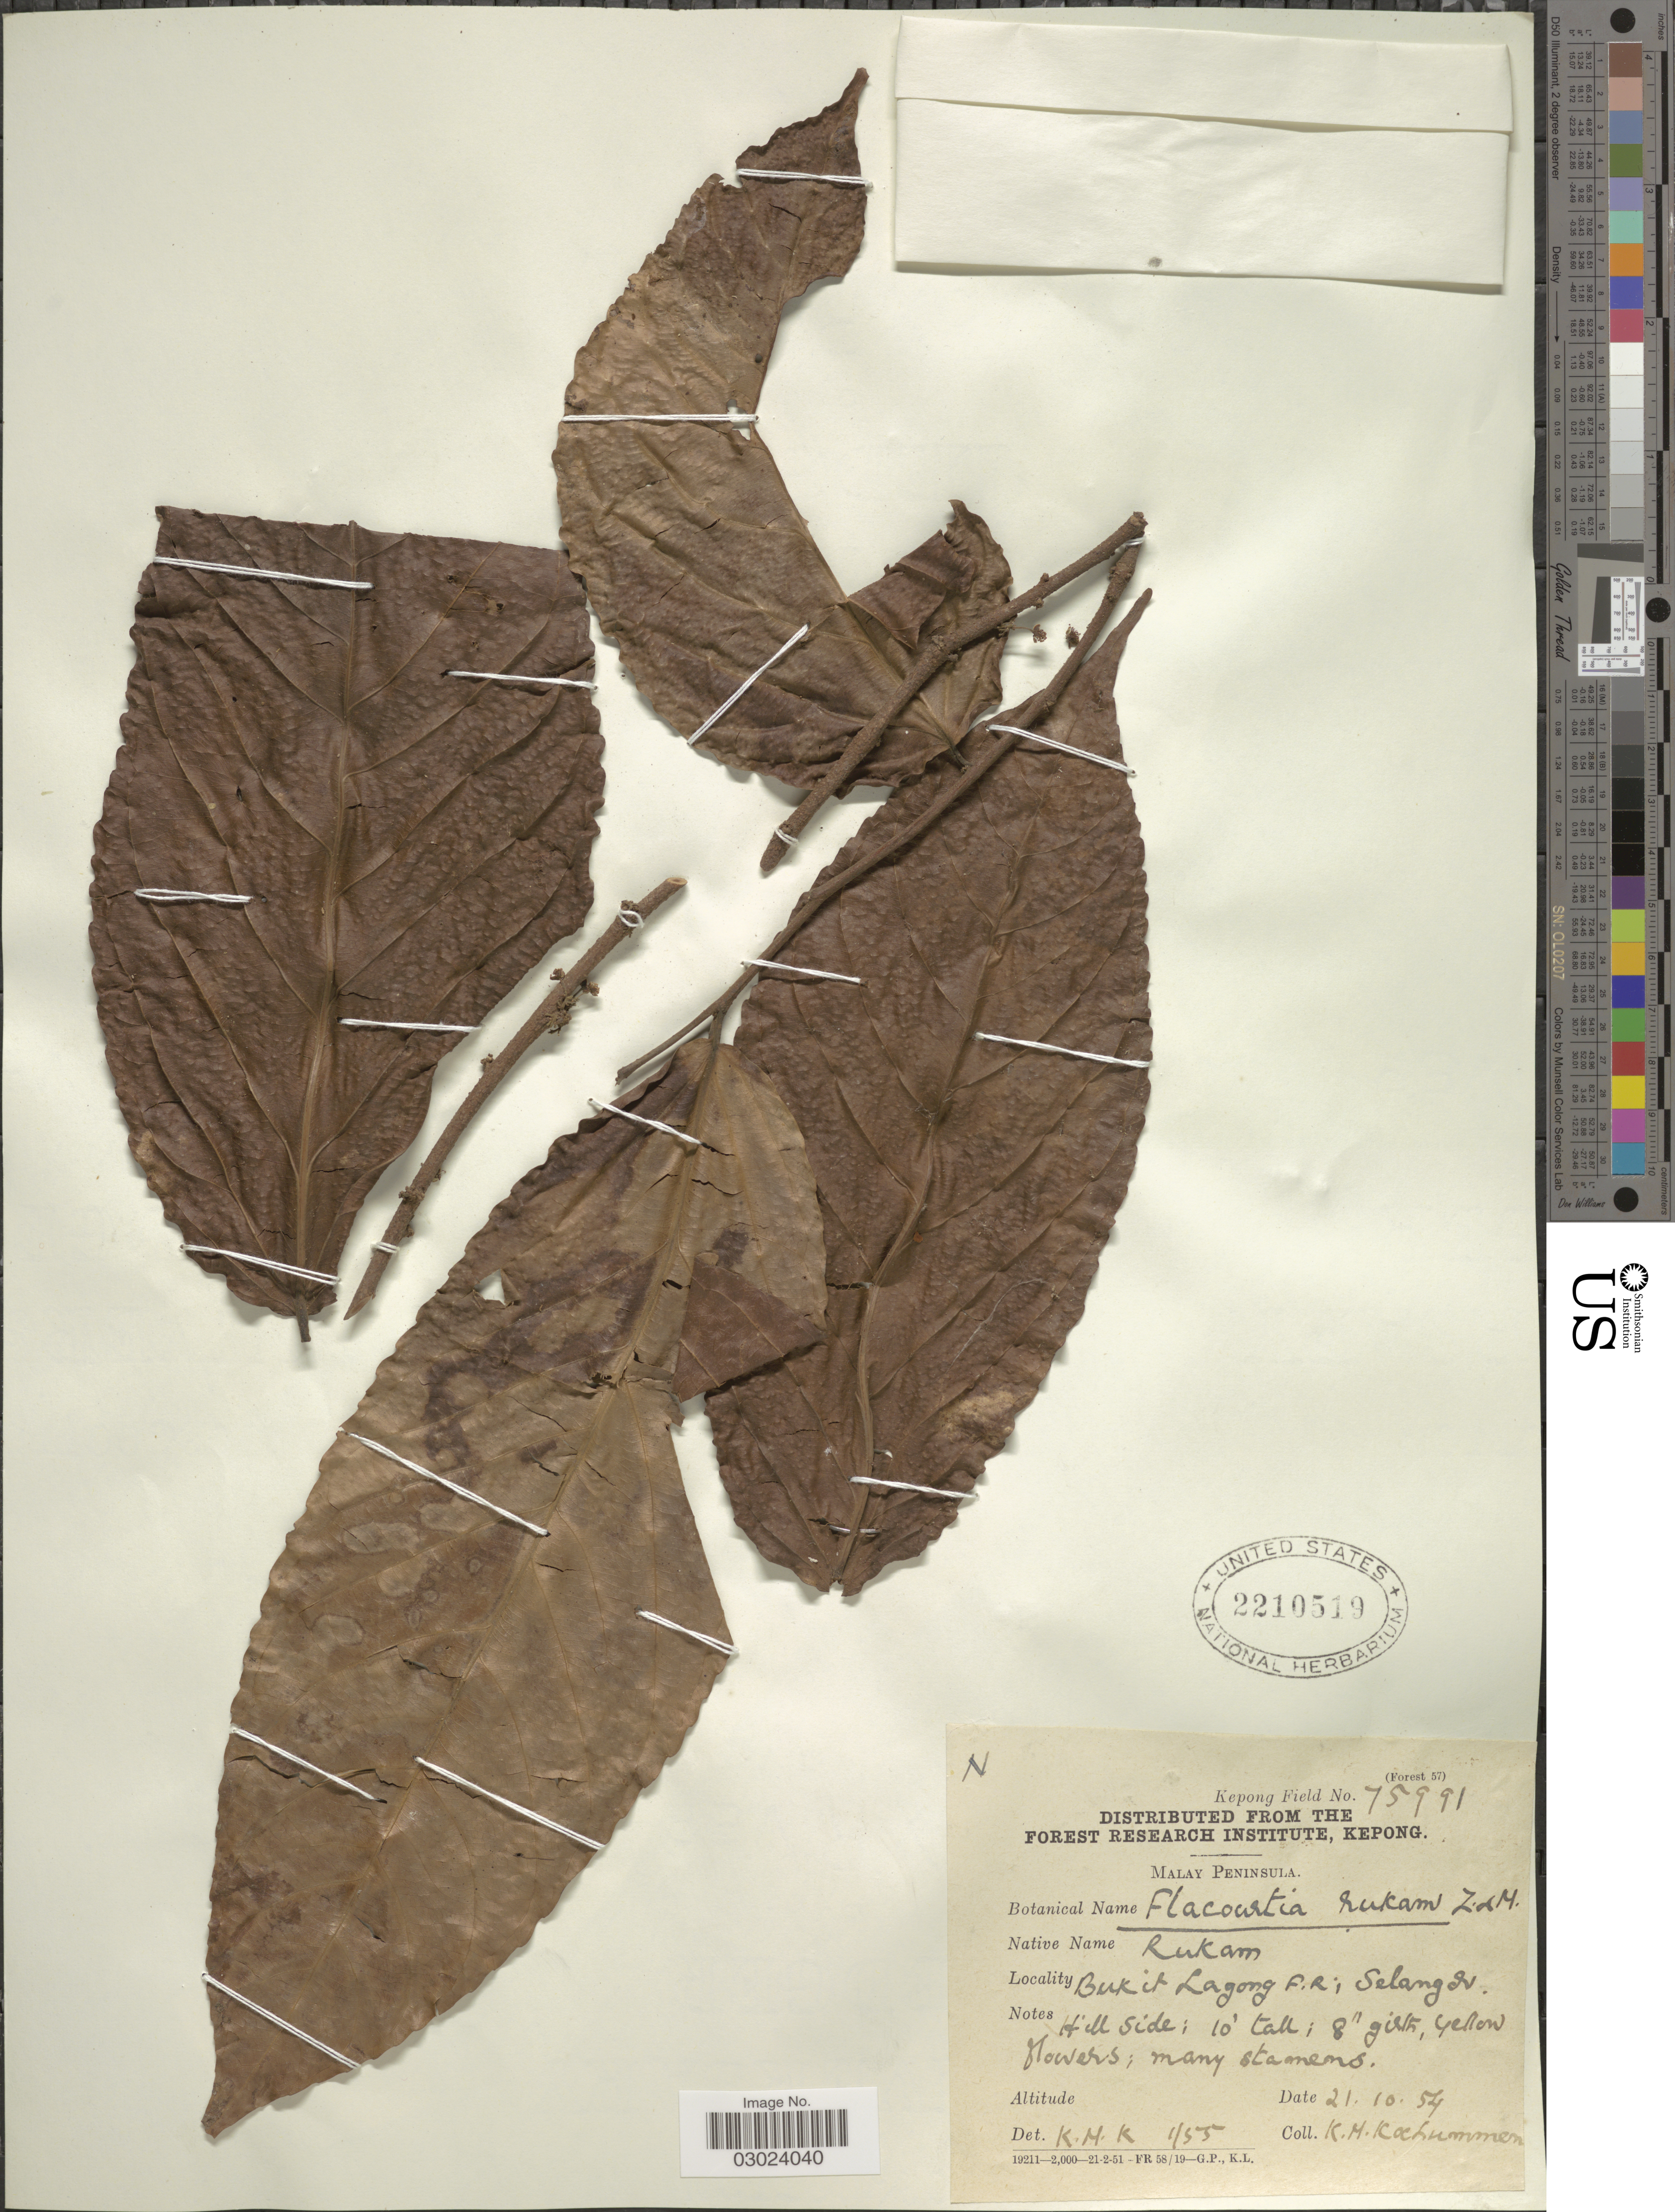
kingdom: Plantae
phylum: Tracheophyta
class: Magnoliopsida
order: Malpighiales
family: Salicaceae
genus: Flacourtia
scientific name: Flacourtia rukam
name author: Zoll. & Moritzi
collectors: K. Kochummen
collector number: Kepong Field 75991 ?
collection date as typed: Transcribed d/m/y: 21/10/54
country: Malaysia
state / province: Selangor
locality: Malay Peninsula. Bukit Lagong F.R.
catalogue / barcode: US 2210519